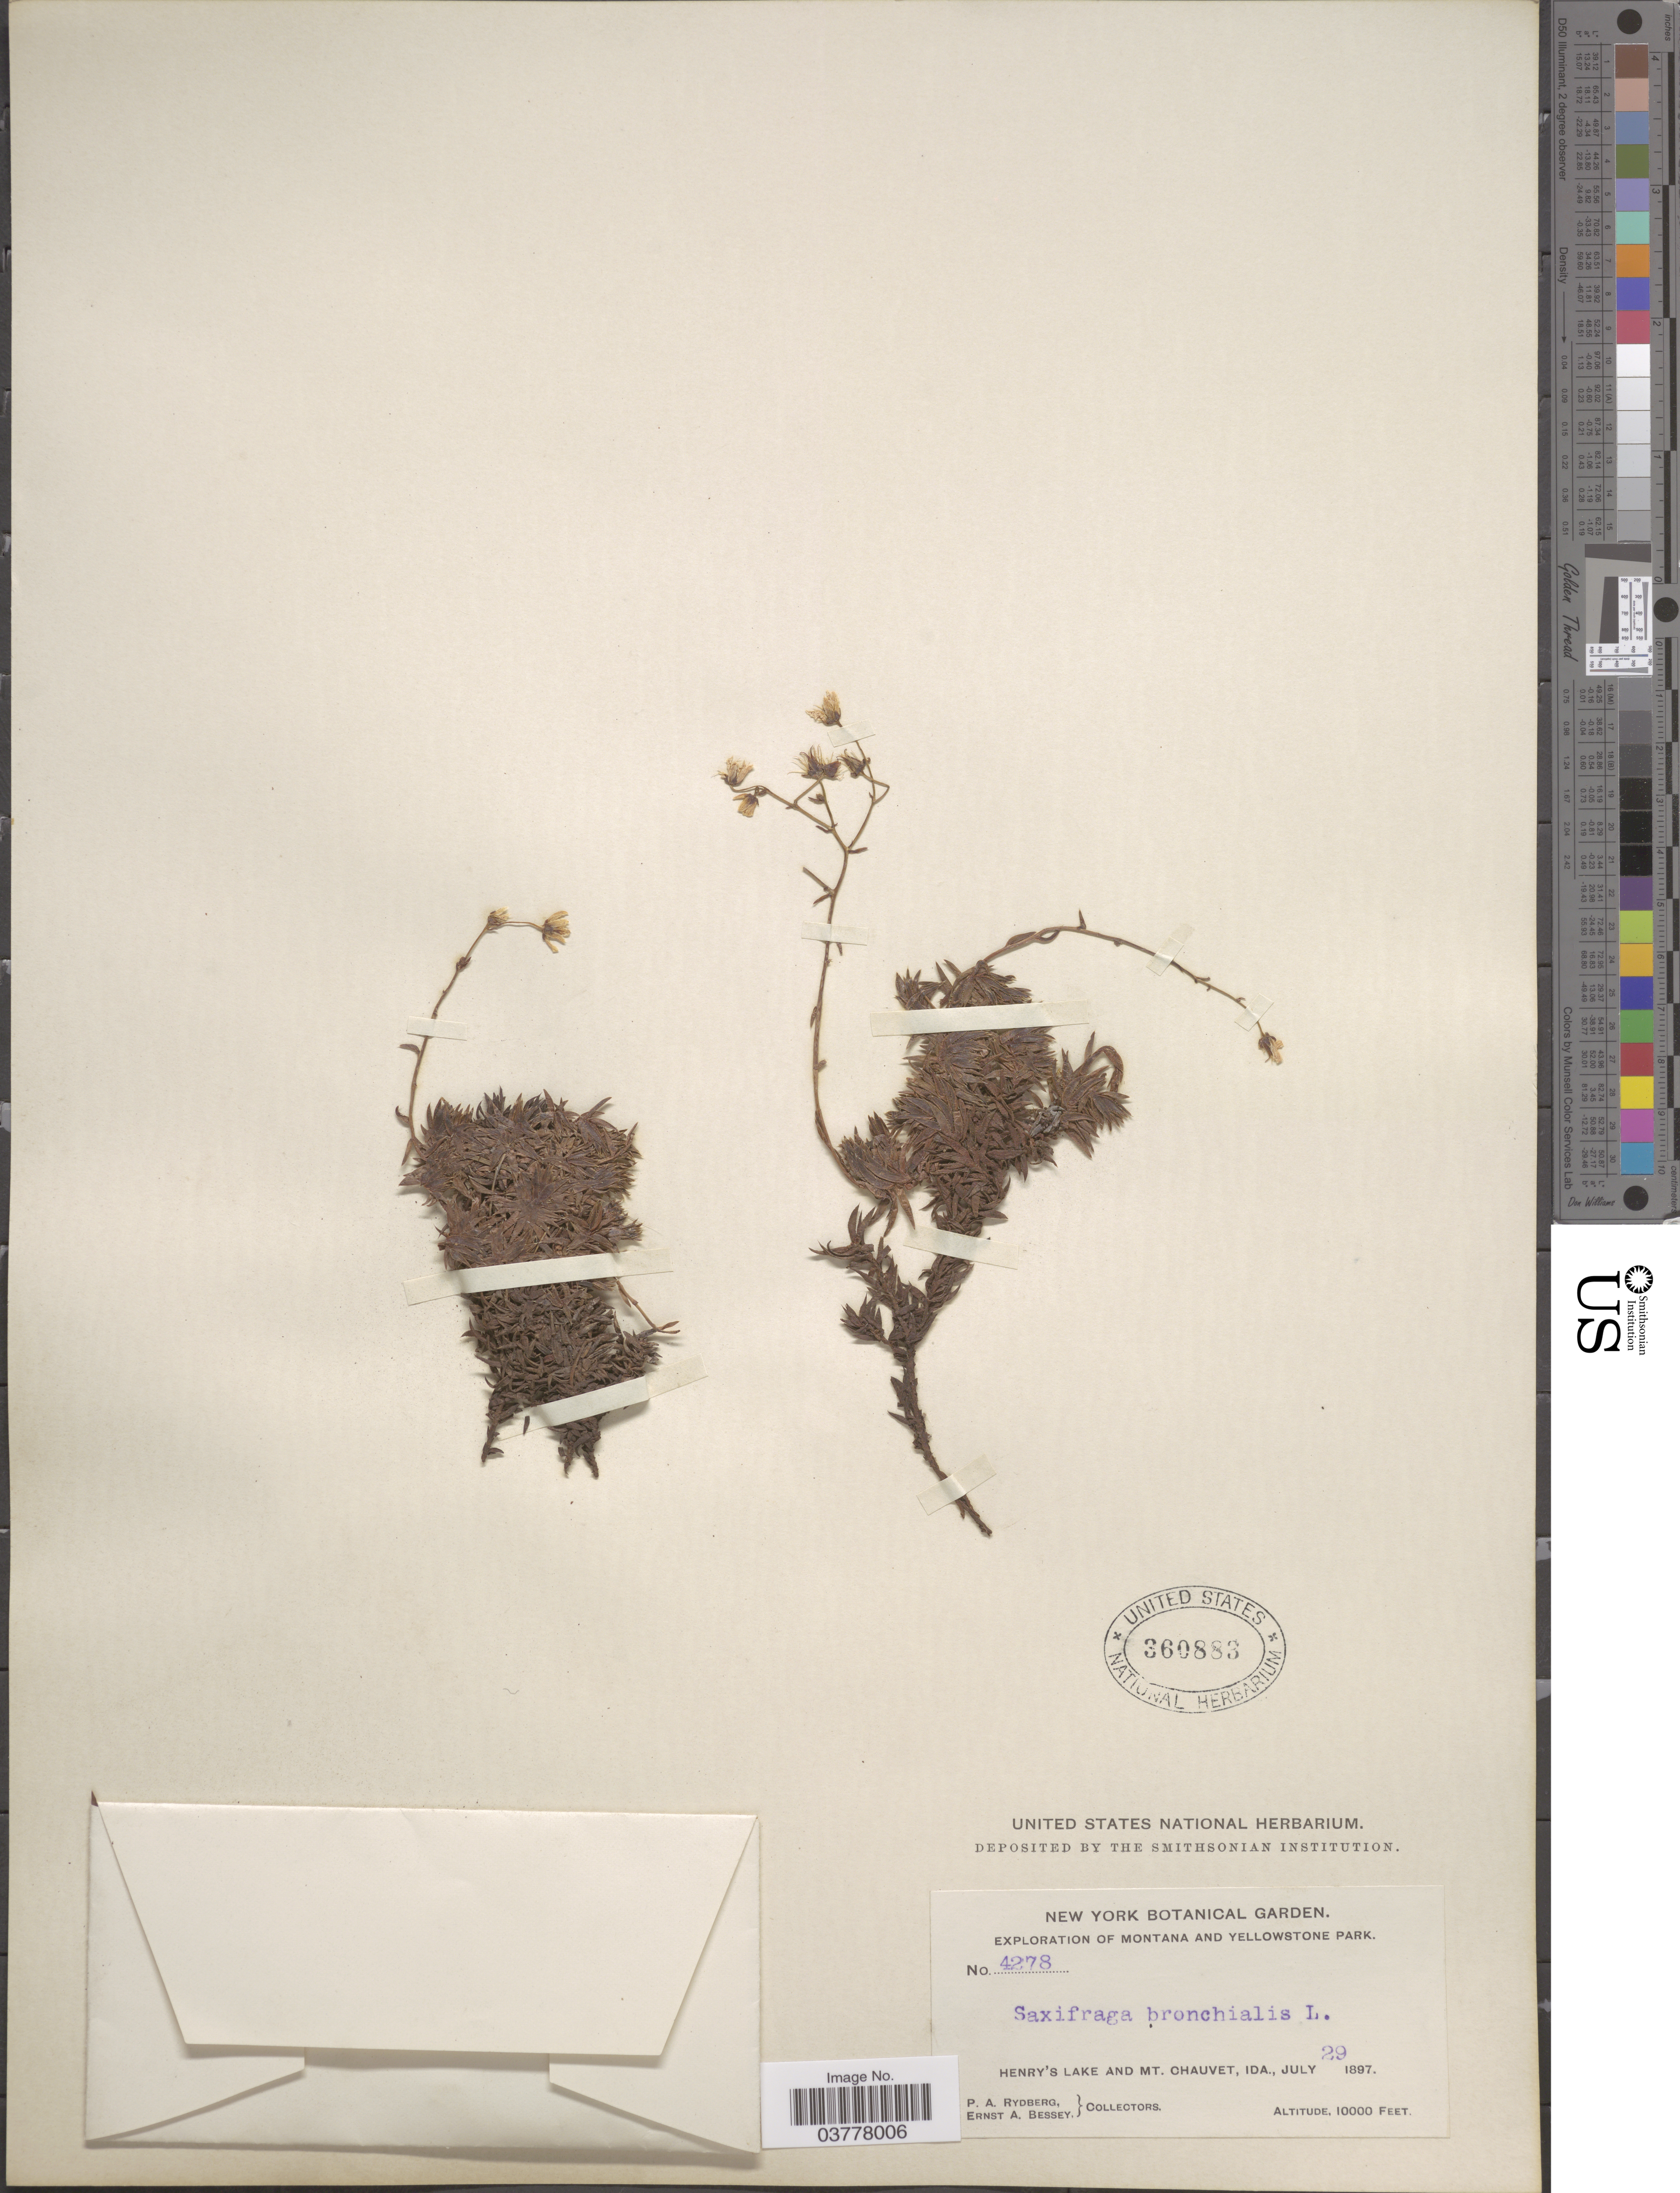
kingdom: Plantae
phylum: Tracheophyta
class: Magnoliopsida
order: Saxifragales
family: Saxifragaceae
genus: Saxifraga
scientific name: Saxifraga bronchialis subsp. austromontana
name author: (Wiegand) Piper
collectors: P. A. Rydberg & E. A. Bessey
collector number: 4278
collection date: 1897-07-29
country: United States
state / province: Idaho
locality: Yellowstone Park. Henry's Lake and Mt. Chauvet.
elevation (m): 3048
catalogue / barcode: US 360883